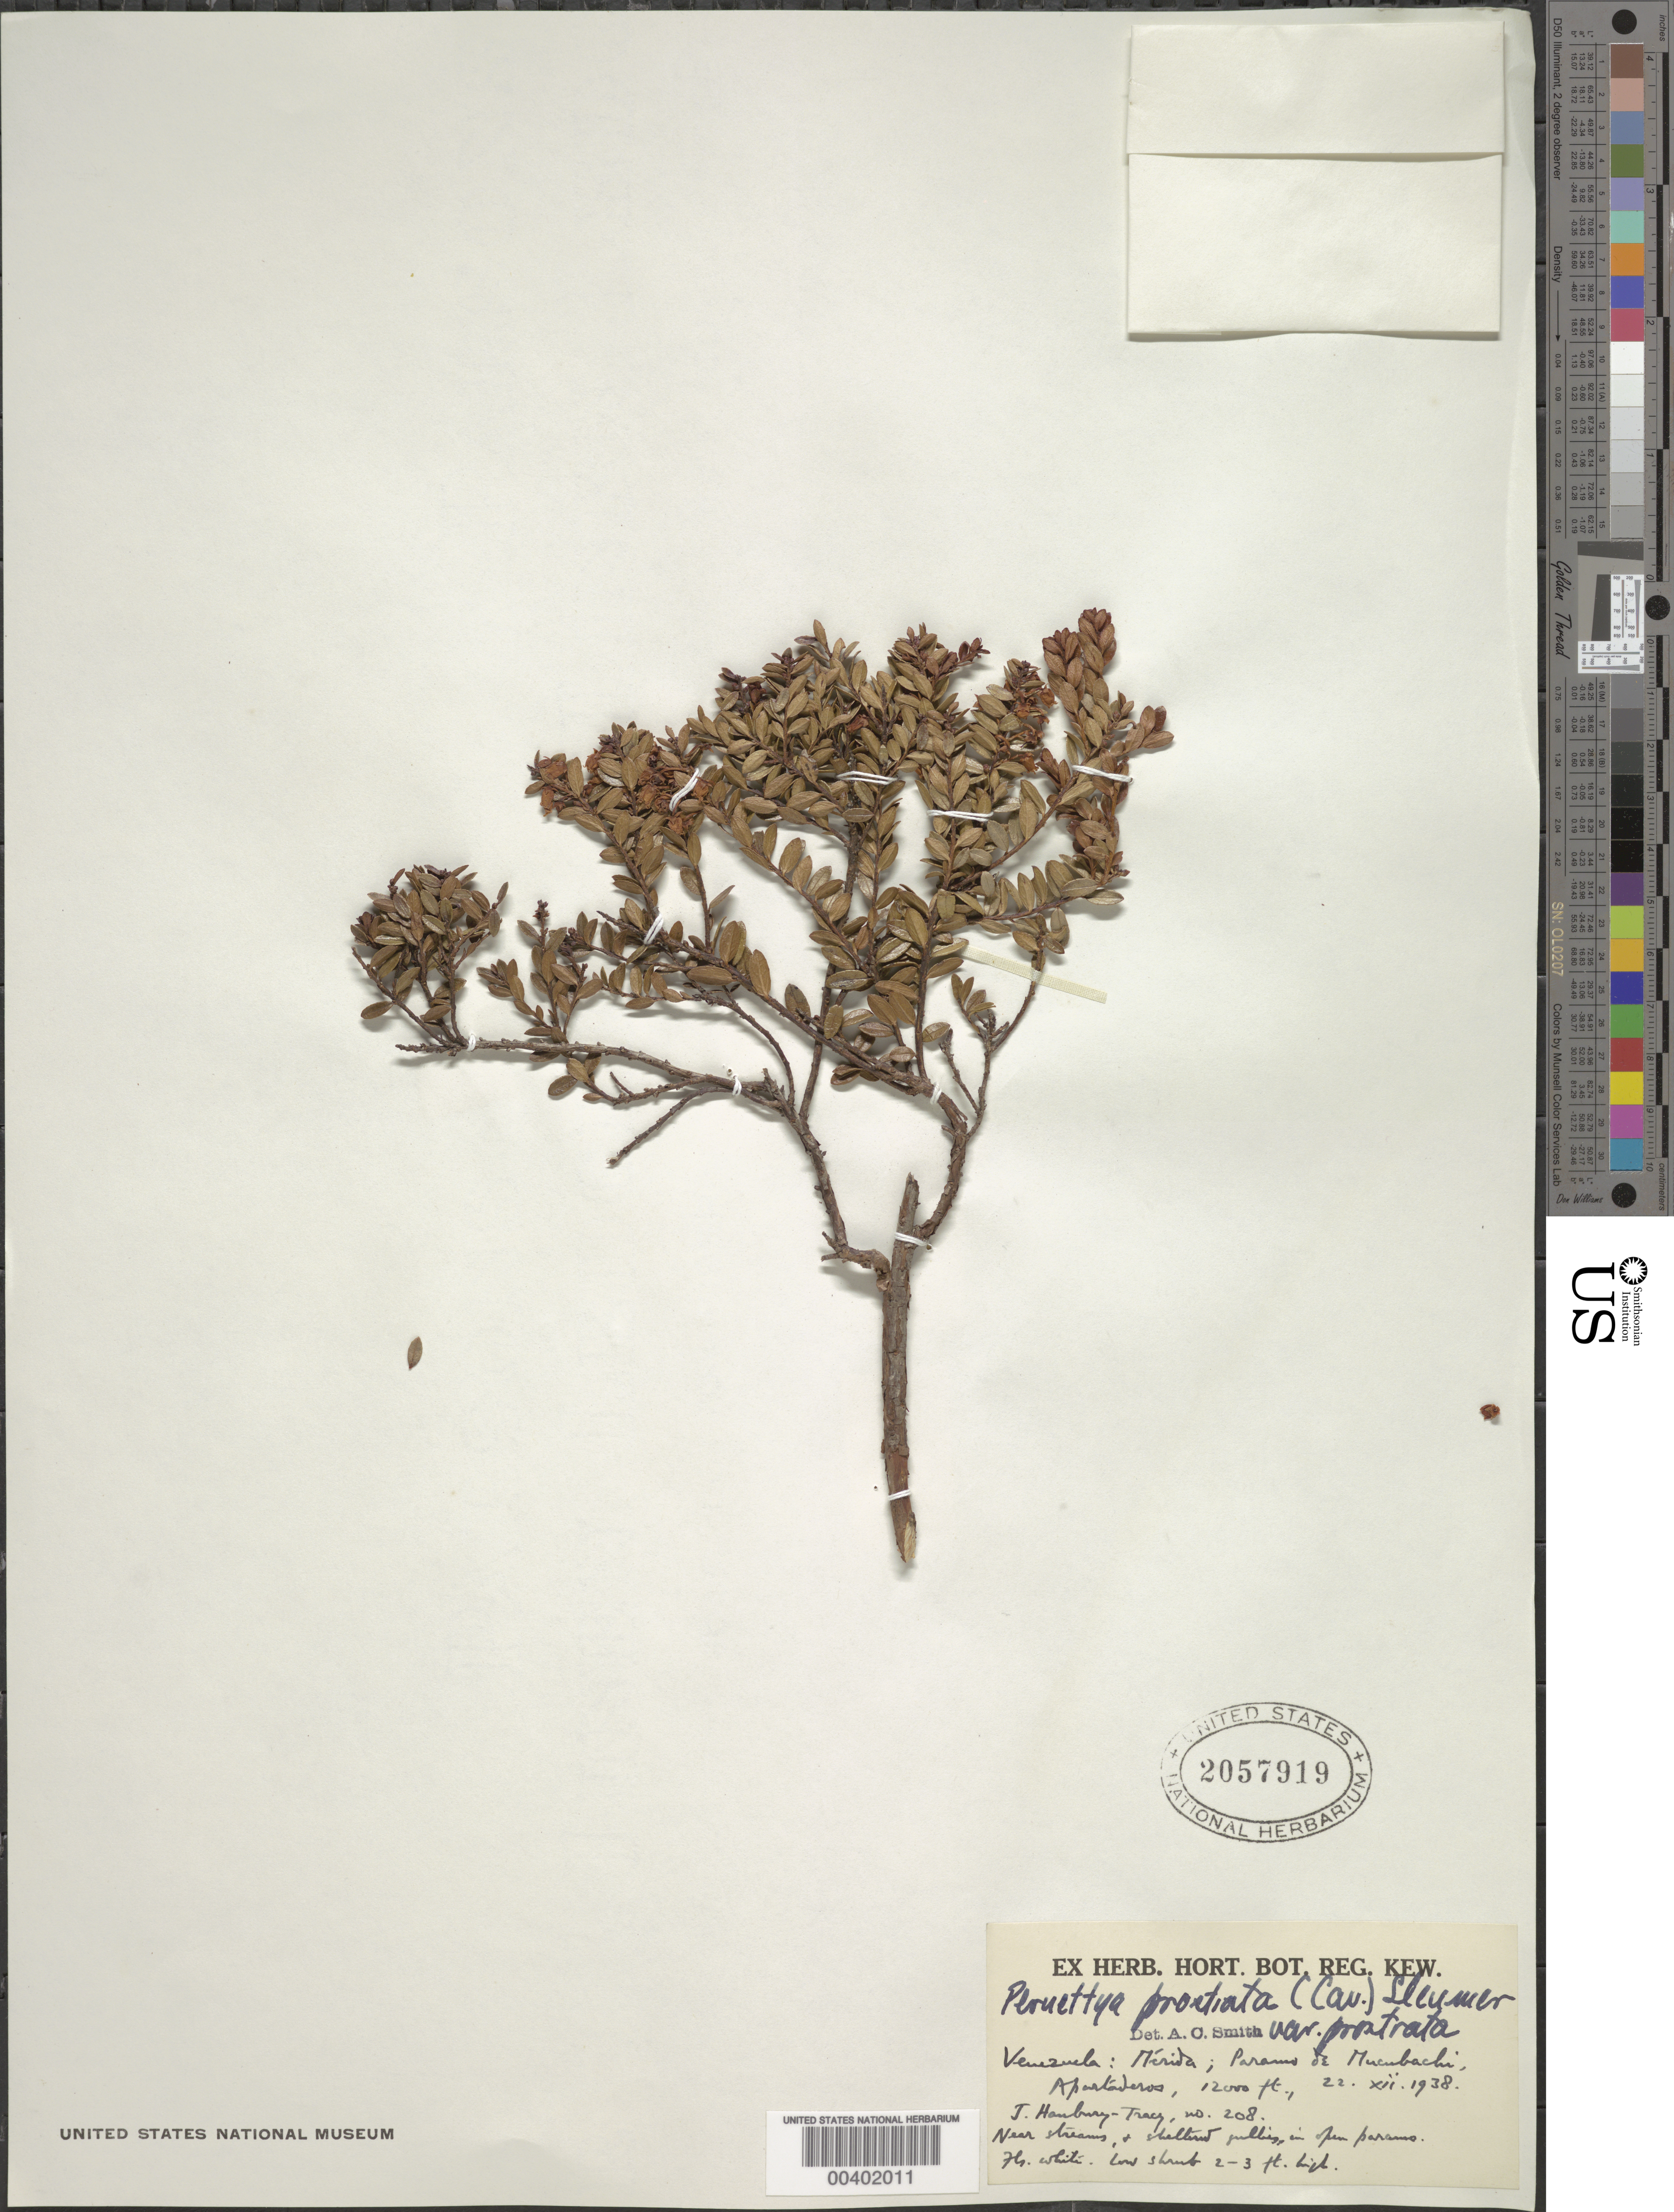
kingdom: Plantae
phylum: Tracheophyta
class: Magnoliopsida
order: Ericales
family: Ericaceae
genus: Pernettya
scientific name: Pernettya prostrata var. prostrata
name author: (Cav.) DC.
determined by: Smith, A. C.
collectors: J. Hanbury-Tracy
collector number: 208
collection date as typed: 22 Dec 1938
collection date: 1938-12-22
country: Venezuela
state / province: Mérida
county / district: Rangel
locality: Páramo de Mucubají, Apartaderos Apartaderos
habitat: Near streams and sheltered gullies in open páramo.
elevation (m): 3658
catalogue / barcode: US 2057919